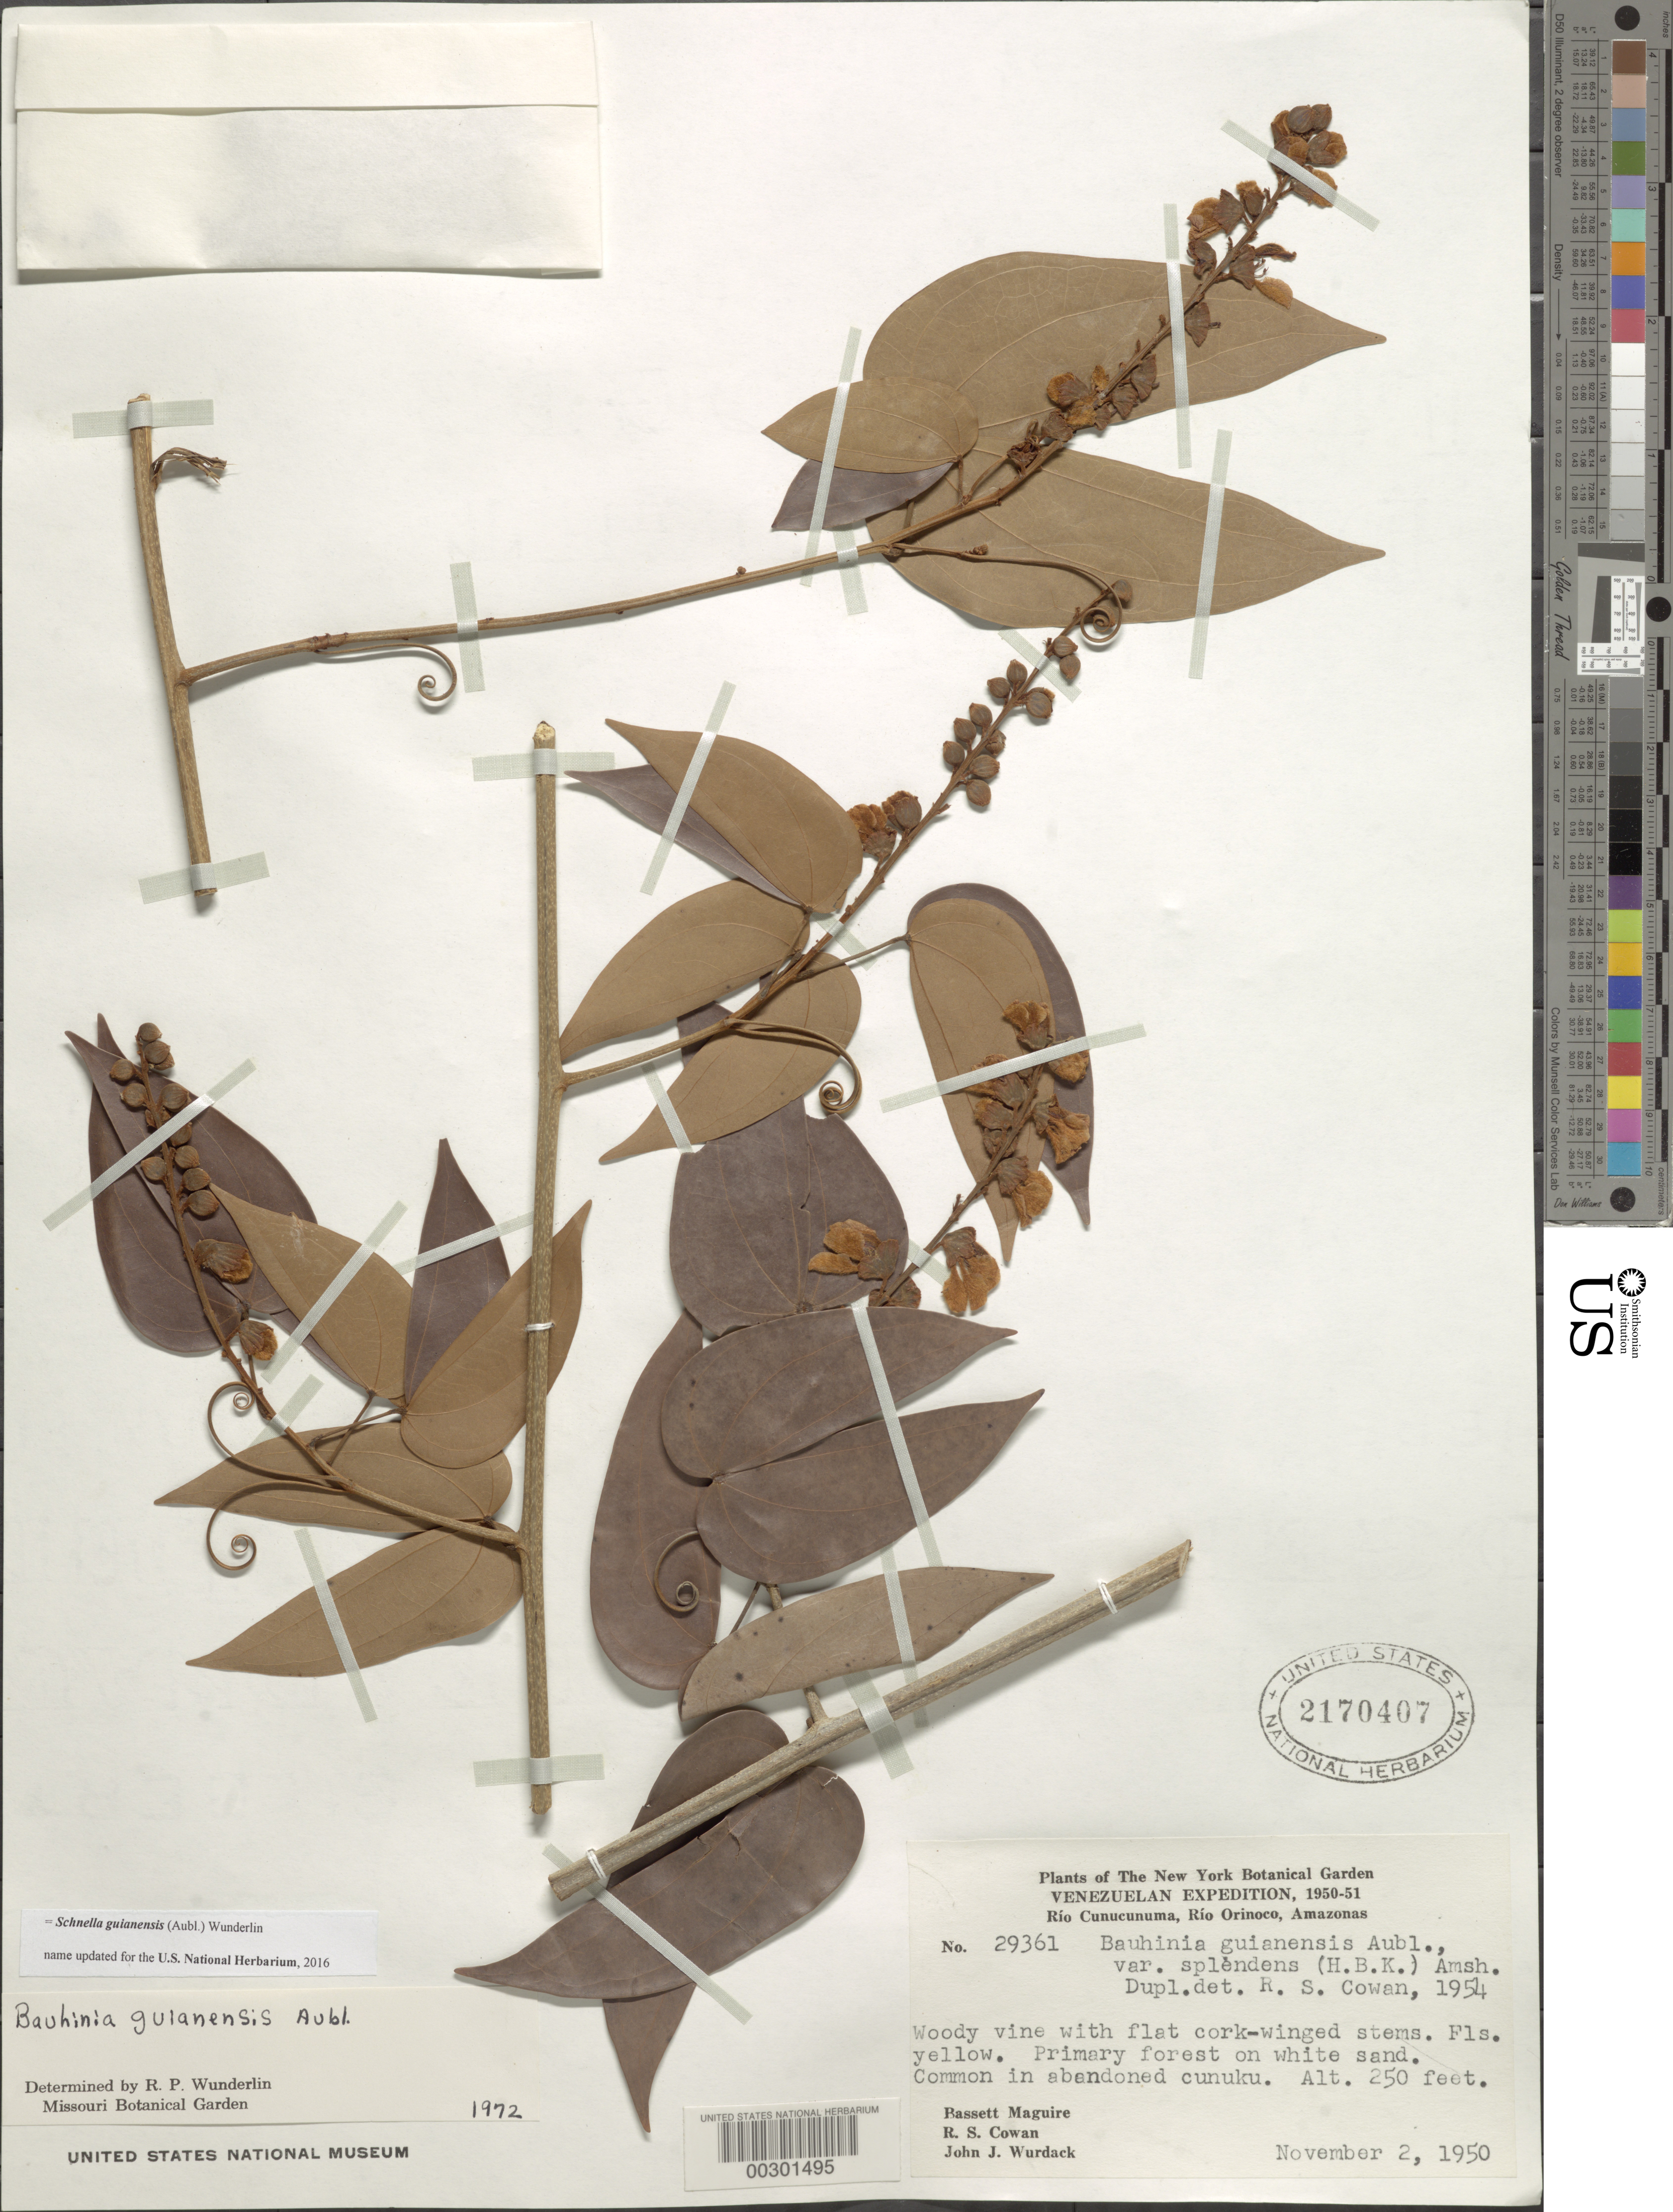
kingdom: Plantae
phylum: Tracheophyta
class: Magnoliopsida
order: Fabales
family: Fabaceae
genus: Schnella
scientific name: Schnella guianensis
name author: (Aubl.) Wunderlin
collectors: B. Maguire, R. S. Cowan & J. J. Wurdack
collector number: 29361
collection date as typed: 02 Nov 1950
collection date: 1950-11-02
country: Venezuela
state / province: Amazonas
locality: Rio Cunucunuma, rio orinoco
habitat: Primary forest on white sand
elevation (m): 76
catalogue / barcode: US 2170407